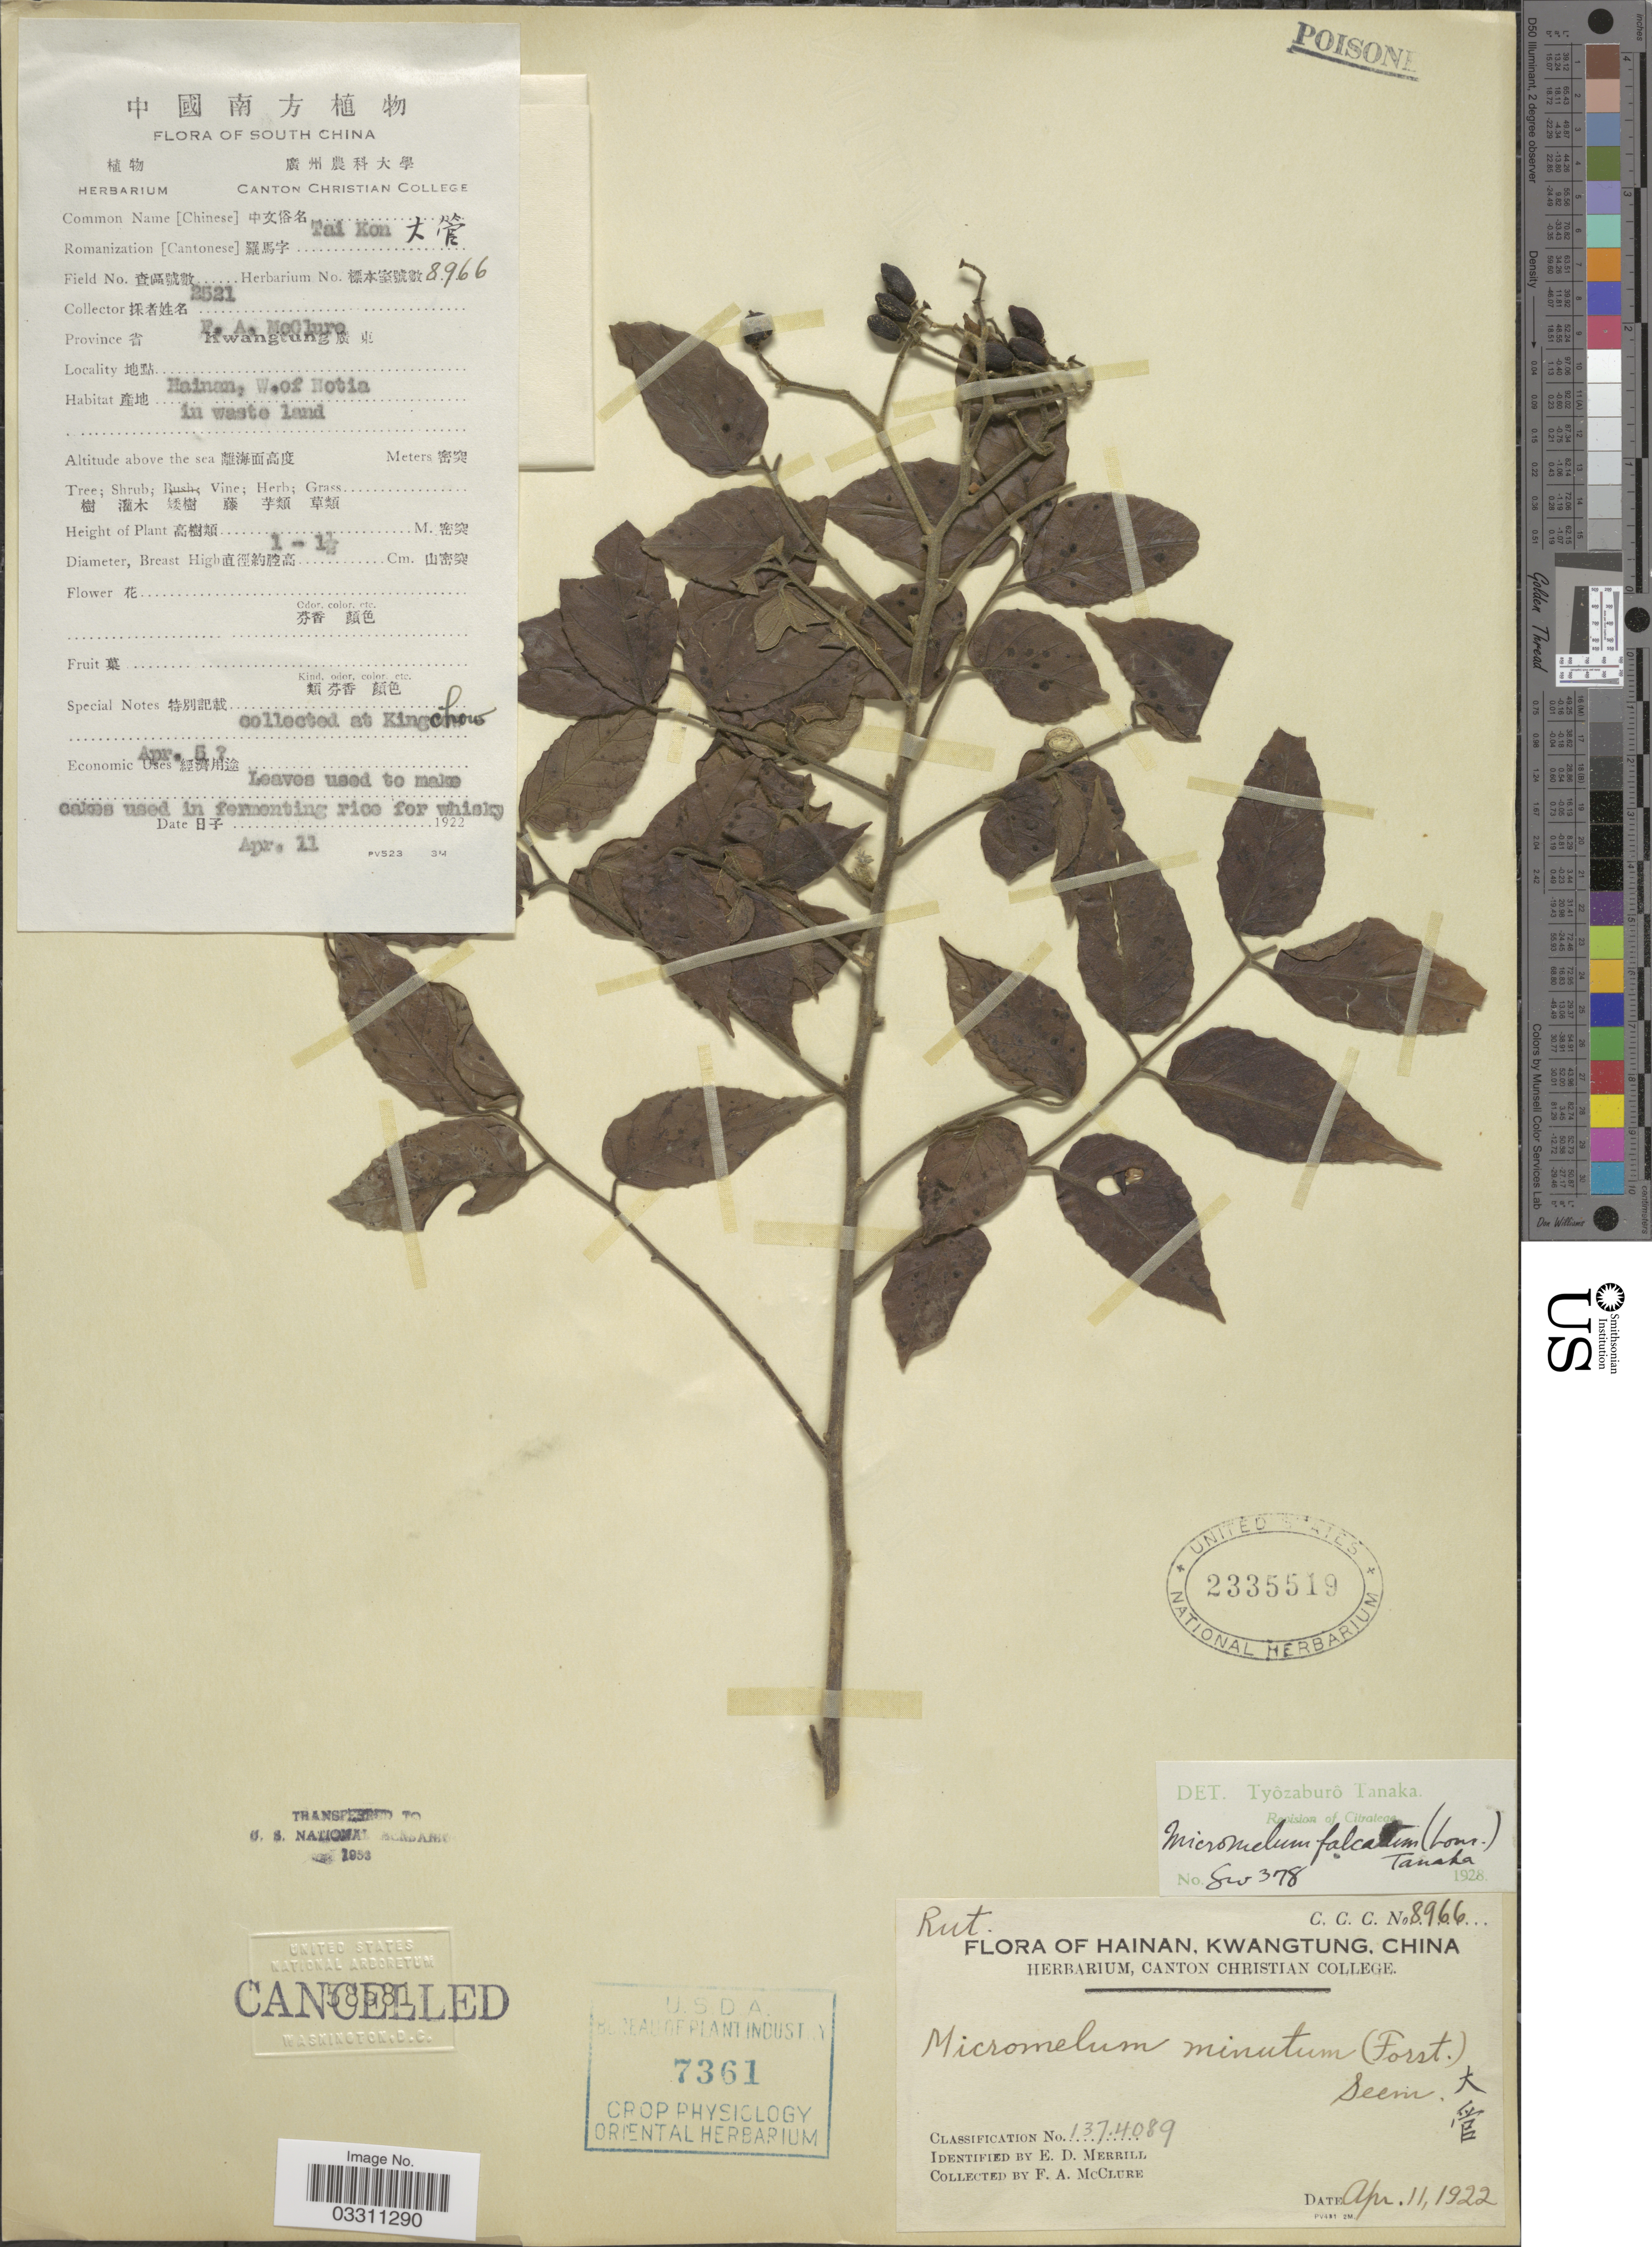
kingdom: Plantae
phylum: Tracheophyta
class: Magnoliopsida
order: Sapindales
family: Rutaceae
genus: Micromelum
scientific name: Micromelum falcatum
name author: Tanaka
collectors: F. A. McClure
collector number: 8966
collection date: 1922-04-11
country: China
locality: Hainan, Kwangtung. W. of Notia in waste land.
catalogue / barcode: US 2335519